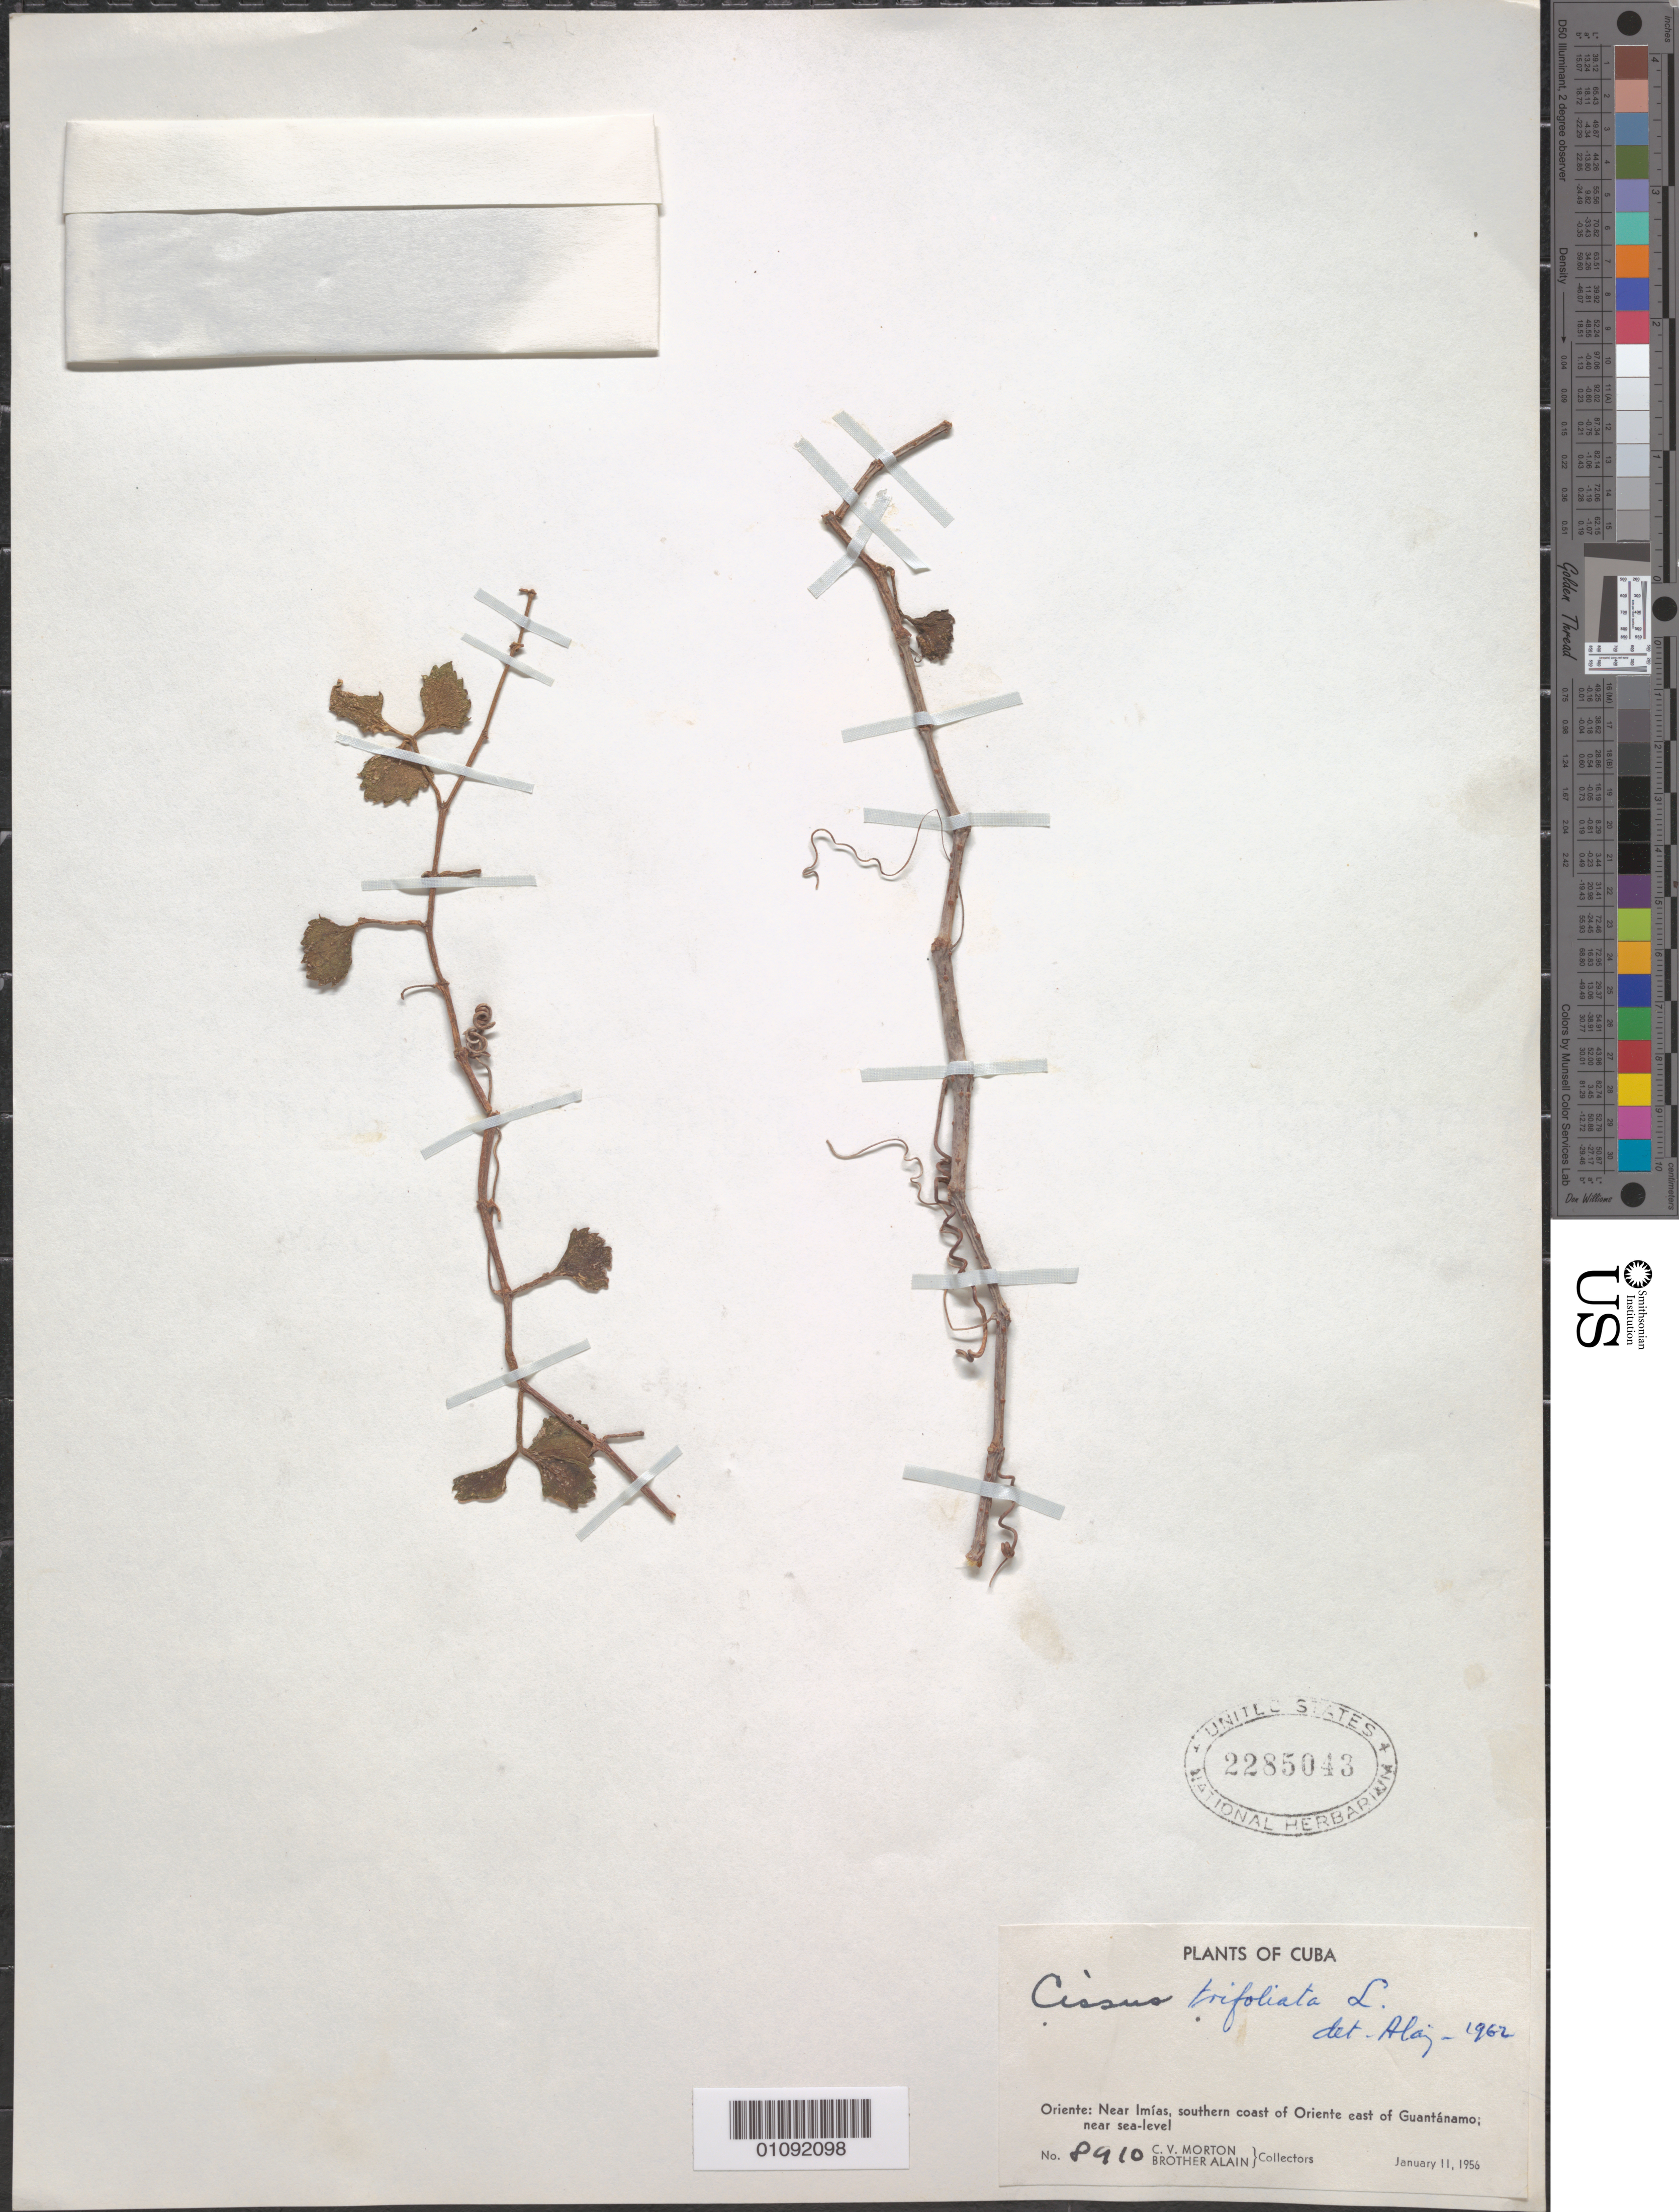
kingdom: Plantae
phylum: Tracheophyta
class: Magnoliopsida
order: Vitales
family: Vitaceae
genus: Cissus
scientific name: Cissus trifoliata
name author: (L.) L.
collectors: C. V. Morton & A. H. Liogier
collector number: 8910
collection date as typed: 11 Jan 1956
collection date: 1956-01-11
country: Cuba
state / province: Guantanamo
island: Cuba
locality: Oriente: near Imias, southern coast of Oriente E of Guantánamo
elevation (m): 0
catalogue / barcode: US 2285043